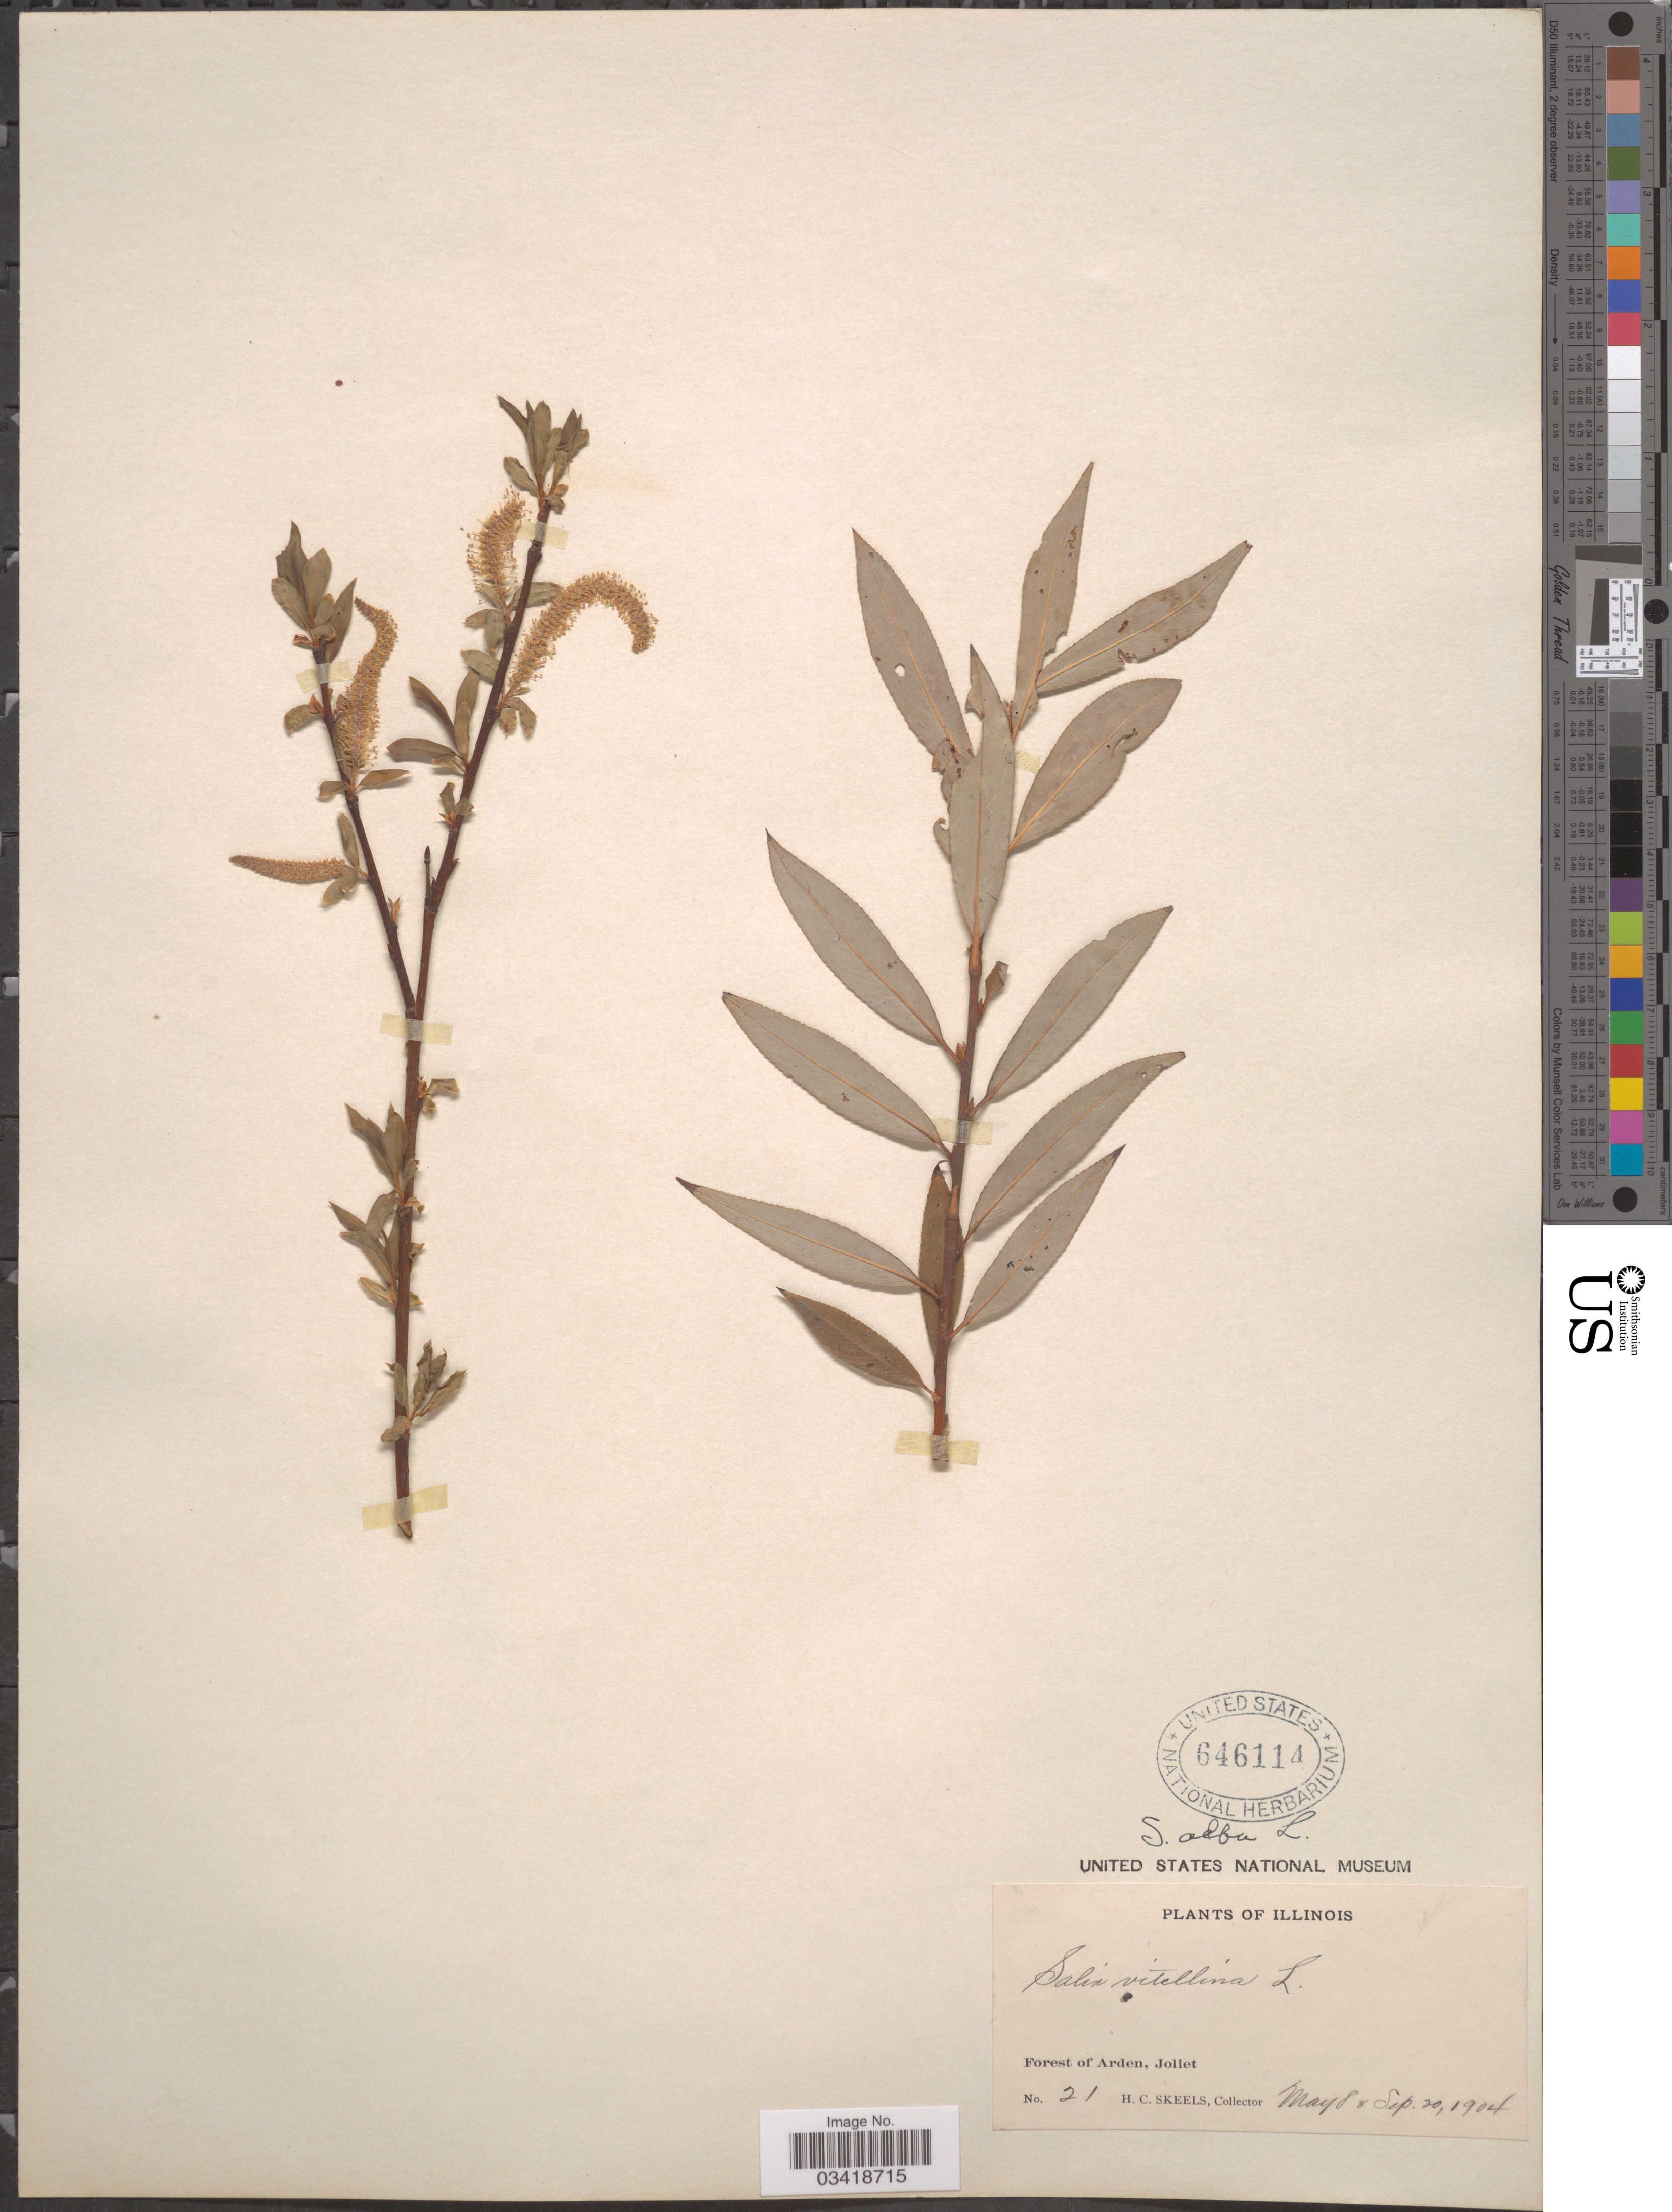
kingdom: Plantae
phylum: Tracheophyta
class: Magnoliopsida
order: Malpighiales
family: Salicaceae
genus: Salix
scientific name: Salix alba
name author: L.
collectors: H. Skeels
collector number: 21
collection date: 1904-05-08/1904-09-20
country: United States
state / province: Illinois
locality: Forest of Arden, Joliet.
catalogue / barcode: US 646114